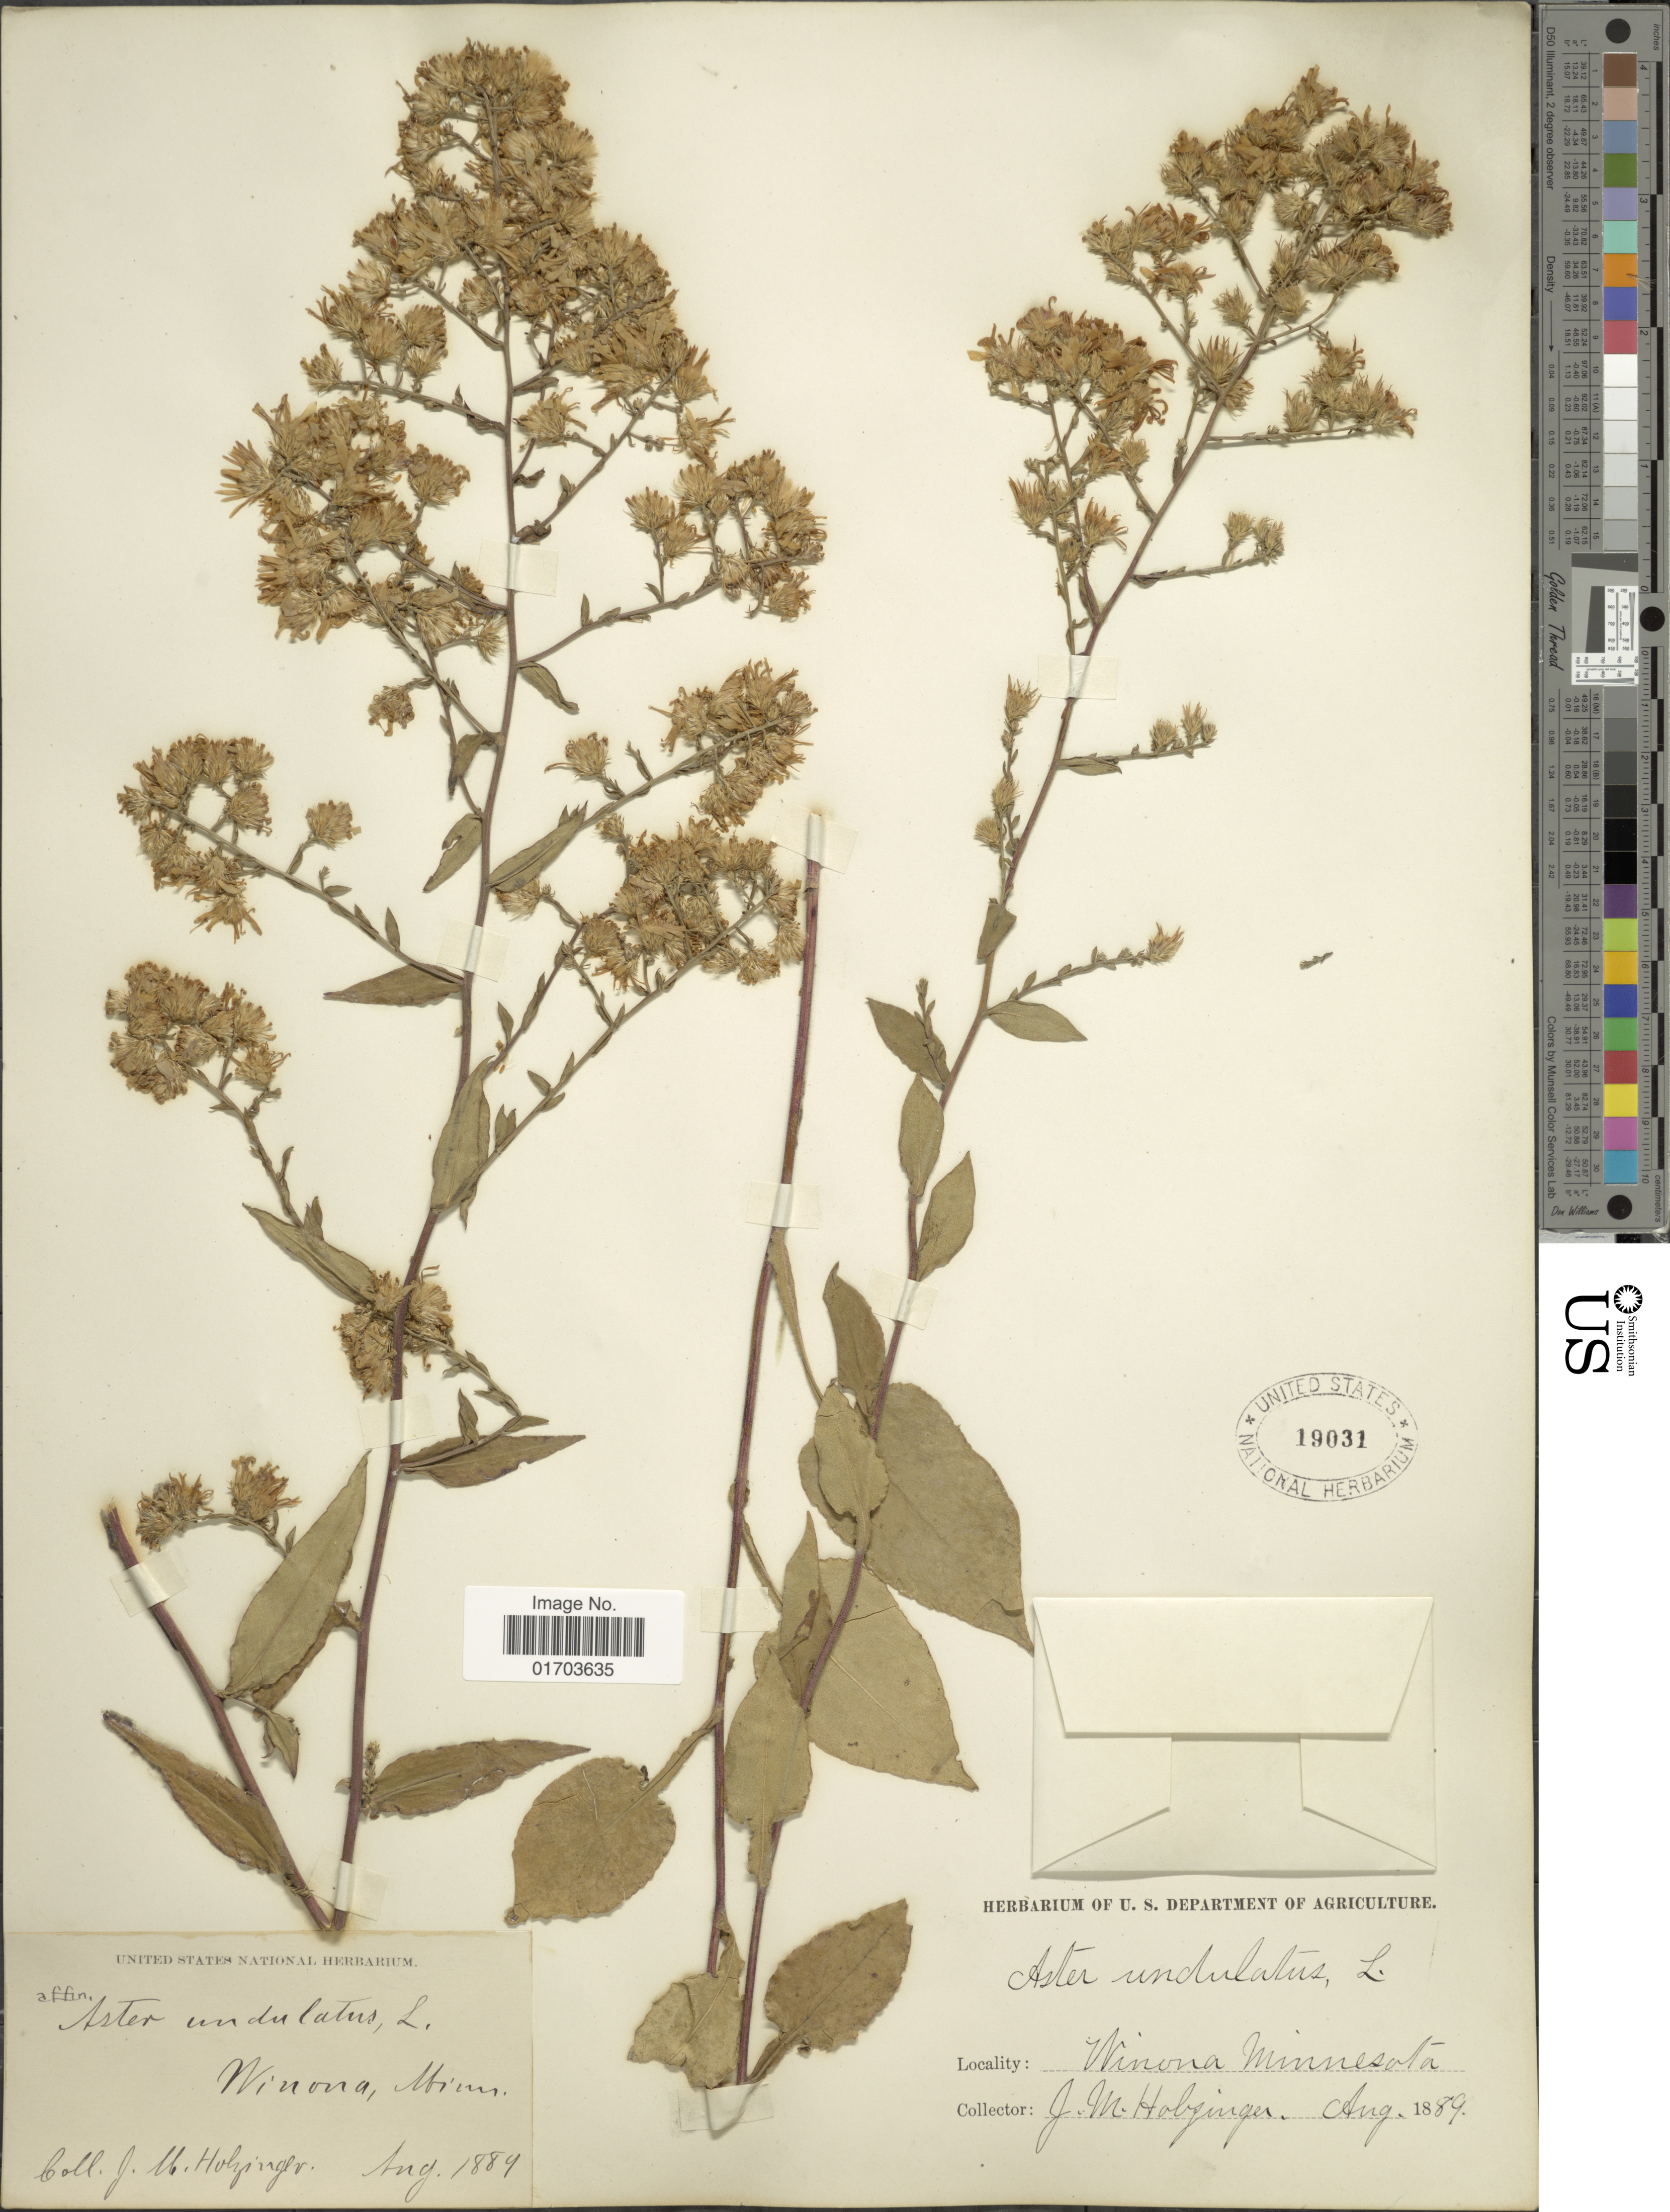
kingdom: Plantae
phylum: Tracheophyta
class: Magnoliopsida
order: Asterales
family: Asteraceae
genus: Symphyotrichum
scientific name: Symphyotrichum undulatum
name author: (L.) G.L. Nesom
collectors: J. M. Holzinger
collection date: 1889-08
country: United States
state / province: Minnesota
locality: Winona, Minnesota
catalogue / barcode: US 19031